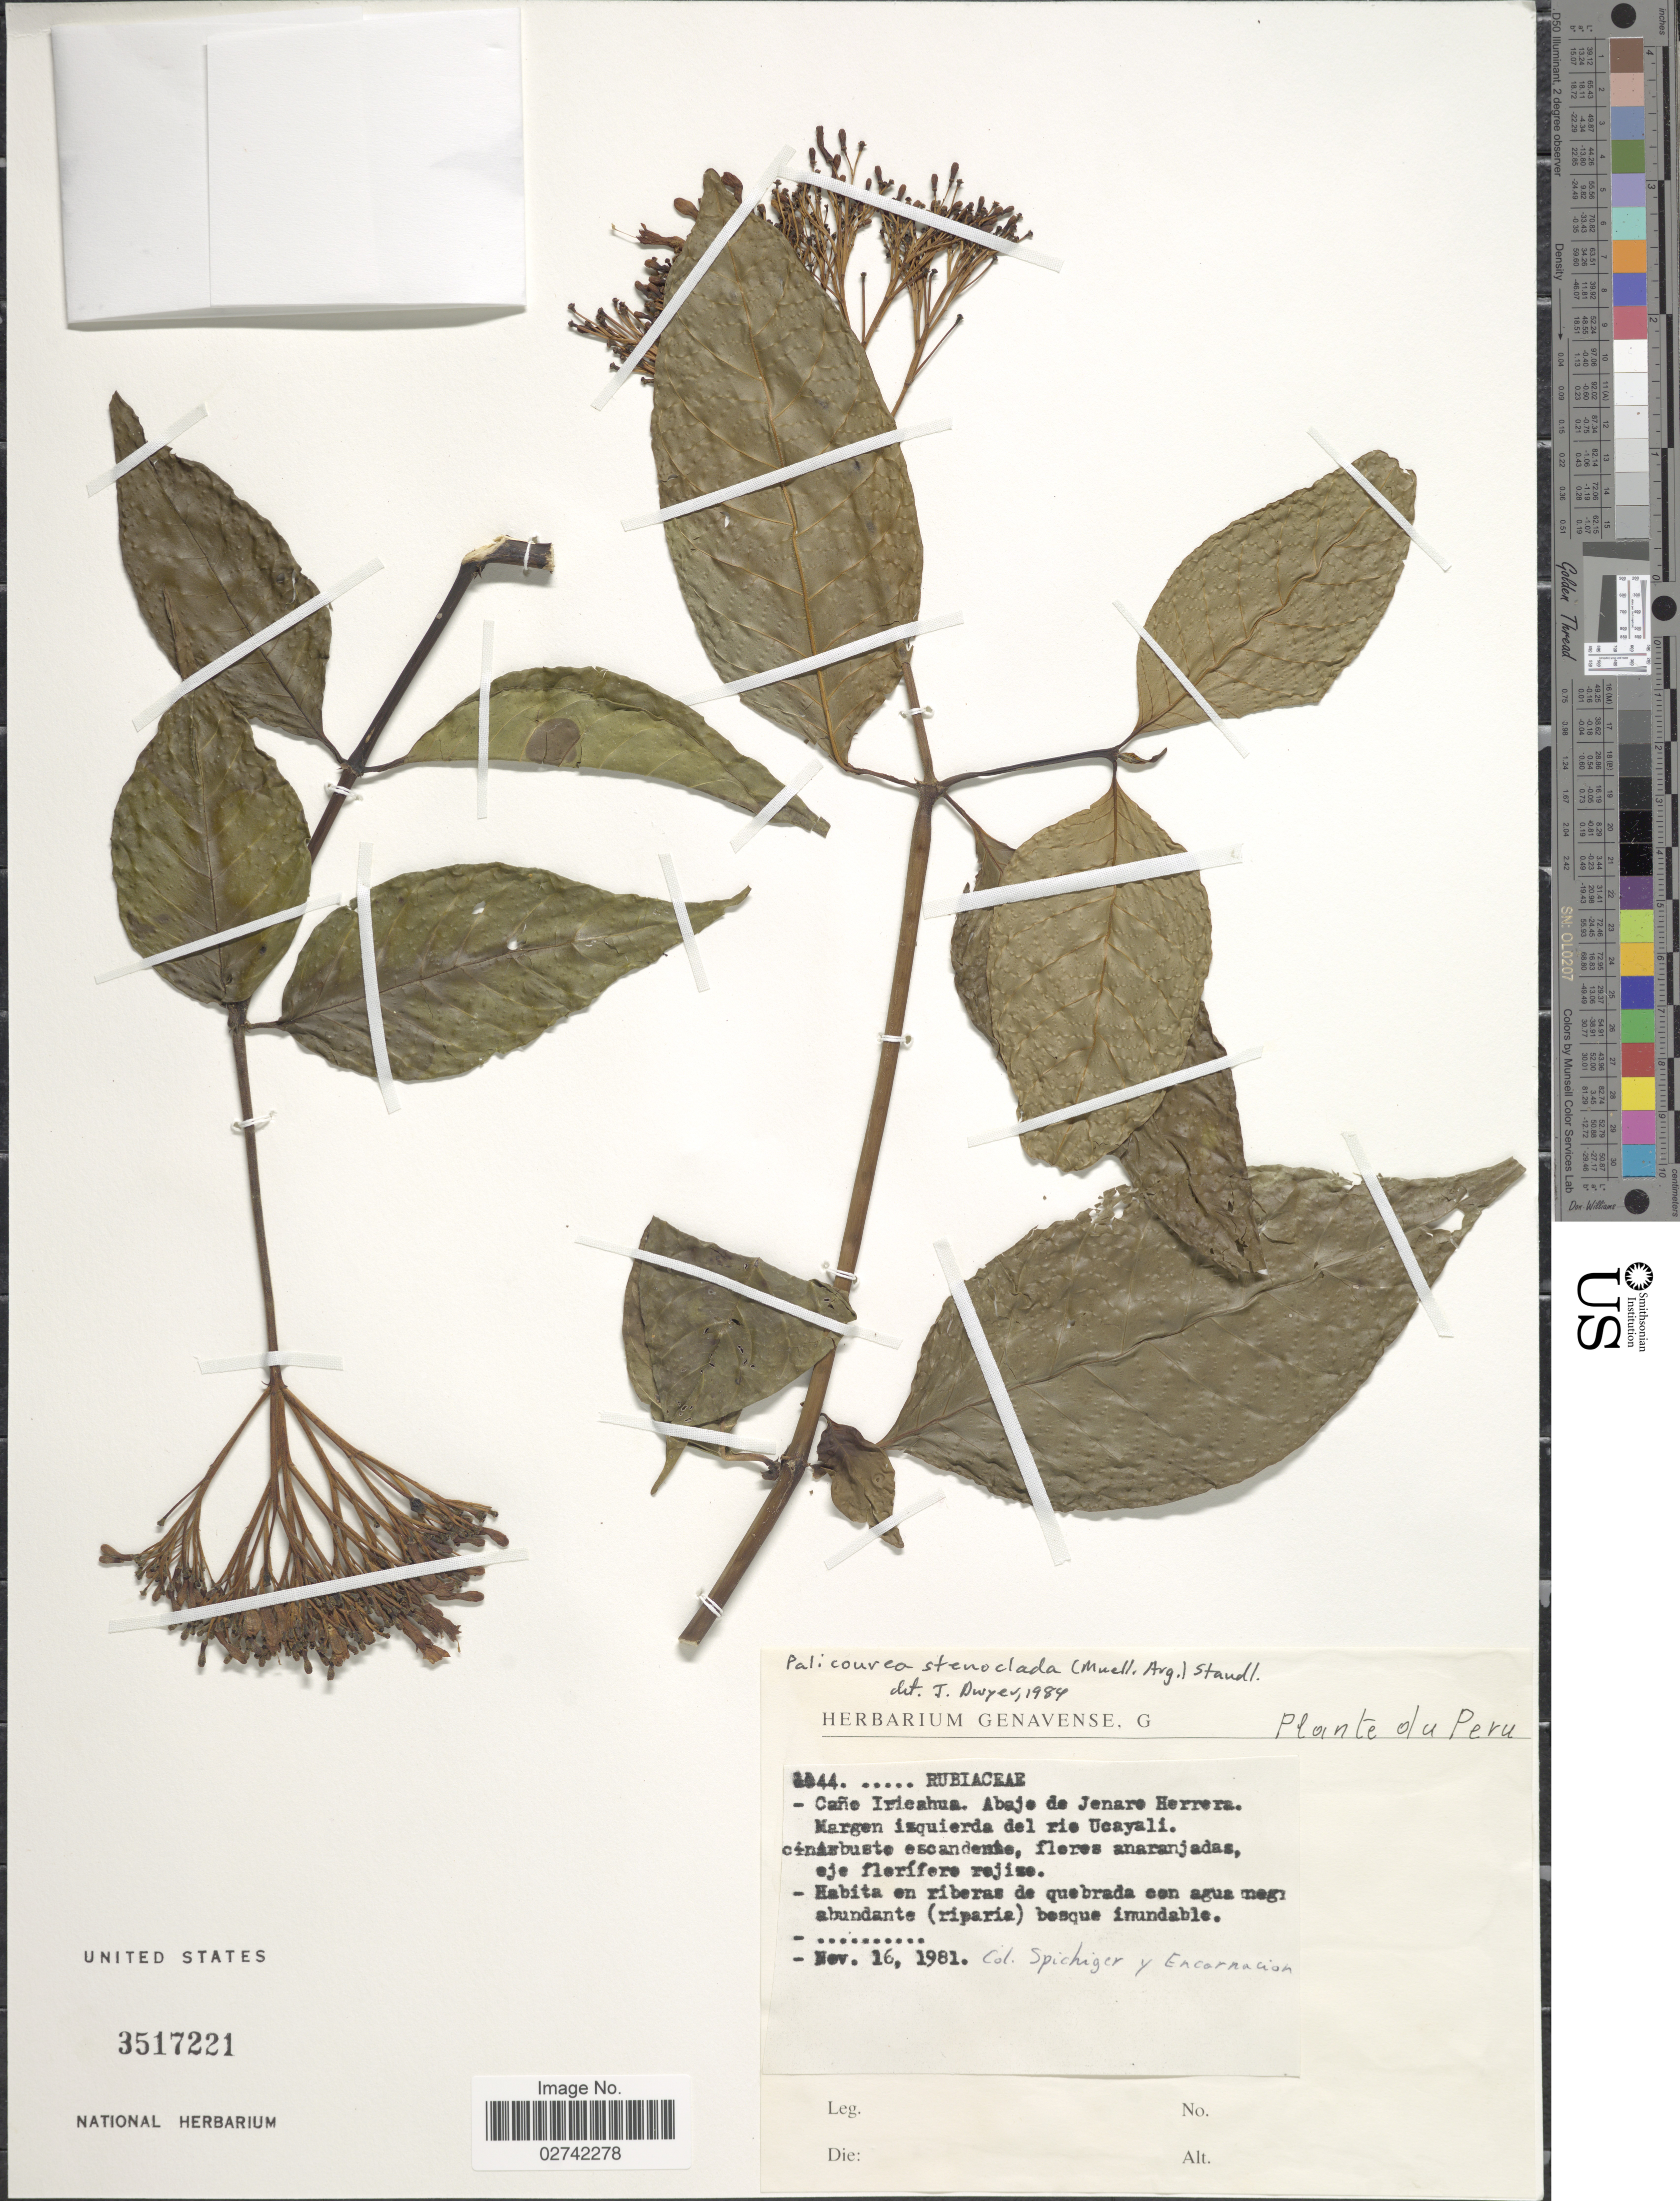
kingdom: Plantae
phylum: Tracheophyta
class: Magnoliopsida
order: Gentianales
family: Rubiaceae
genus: Palicourea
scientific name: Palicourea stenoclada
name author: (Müll. Arg.) Standl.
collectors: Spichiger & -- Encarnacion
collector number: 1044*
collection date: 1981-11-16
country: Peru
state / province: Loreto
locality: Cano Iricahua, Abajo de Jenaro Herrera, Margen izquierda del rio Ucayali.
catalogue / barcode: US 3517221